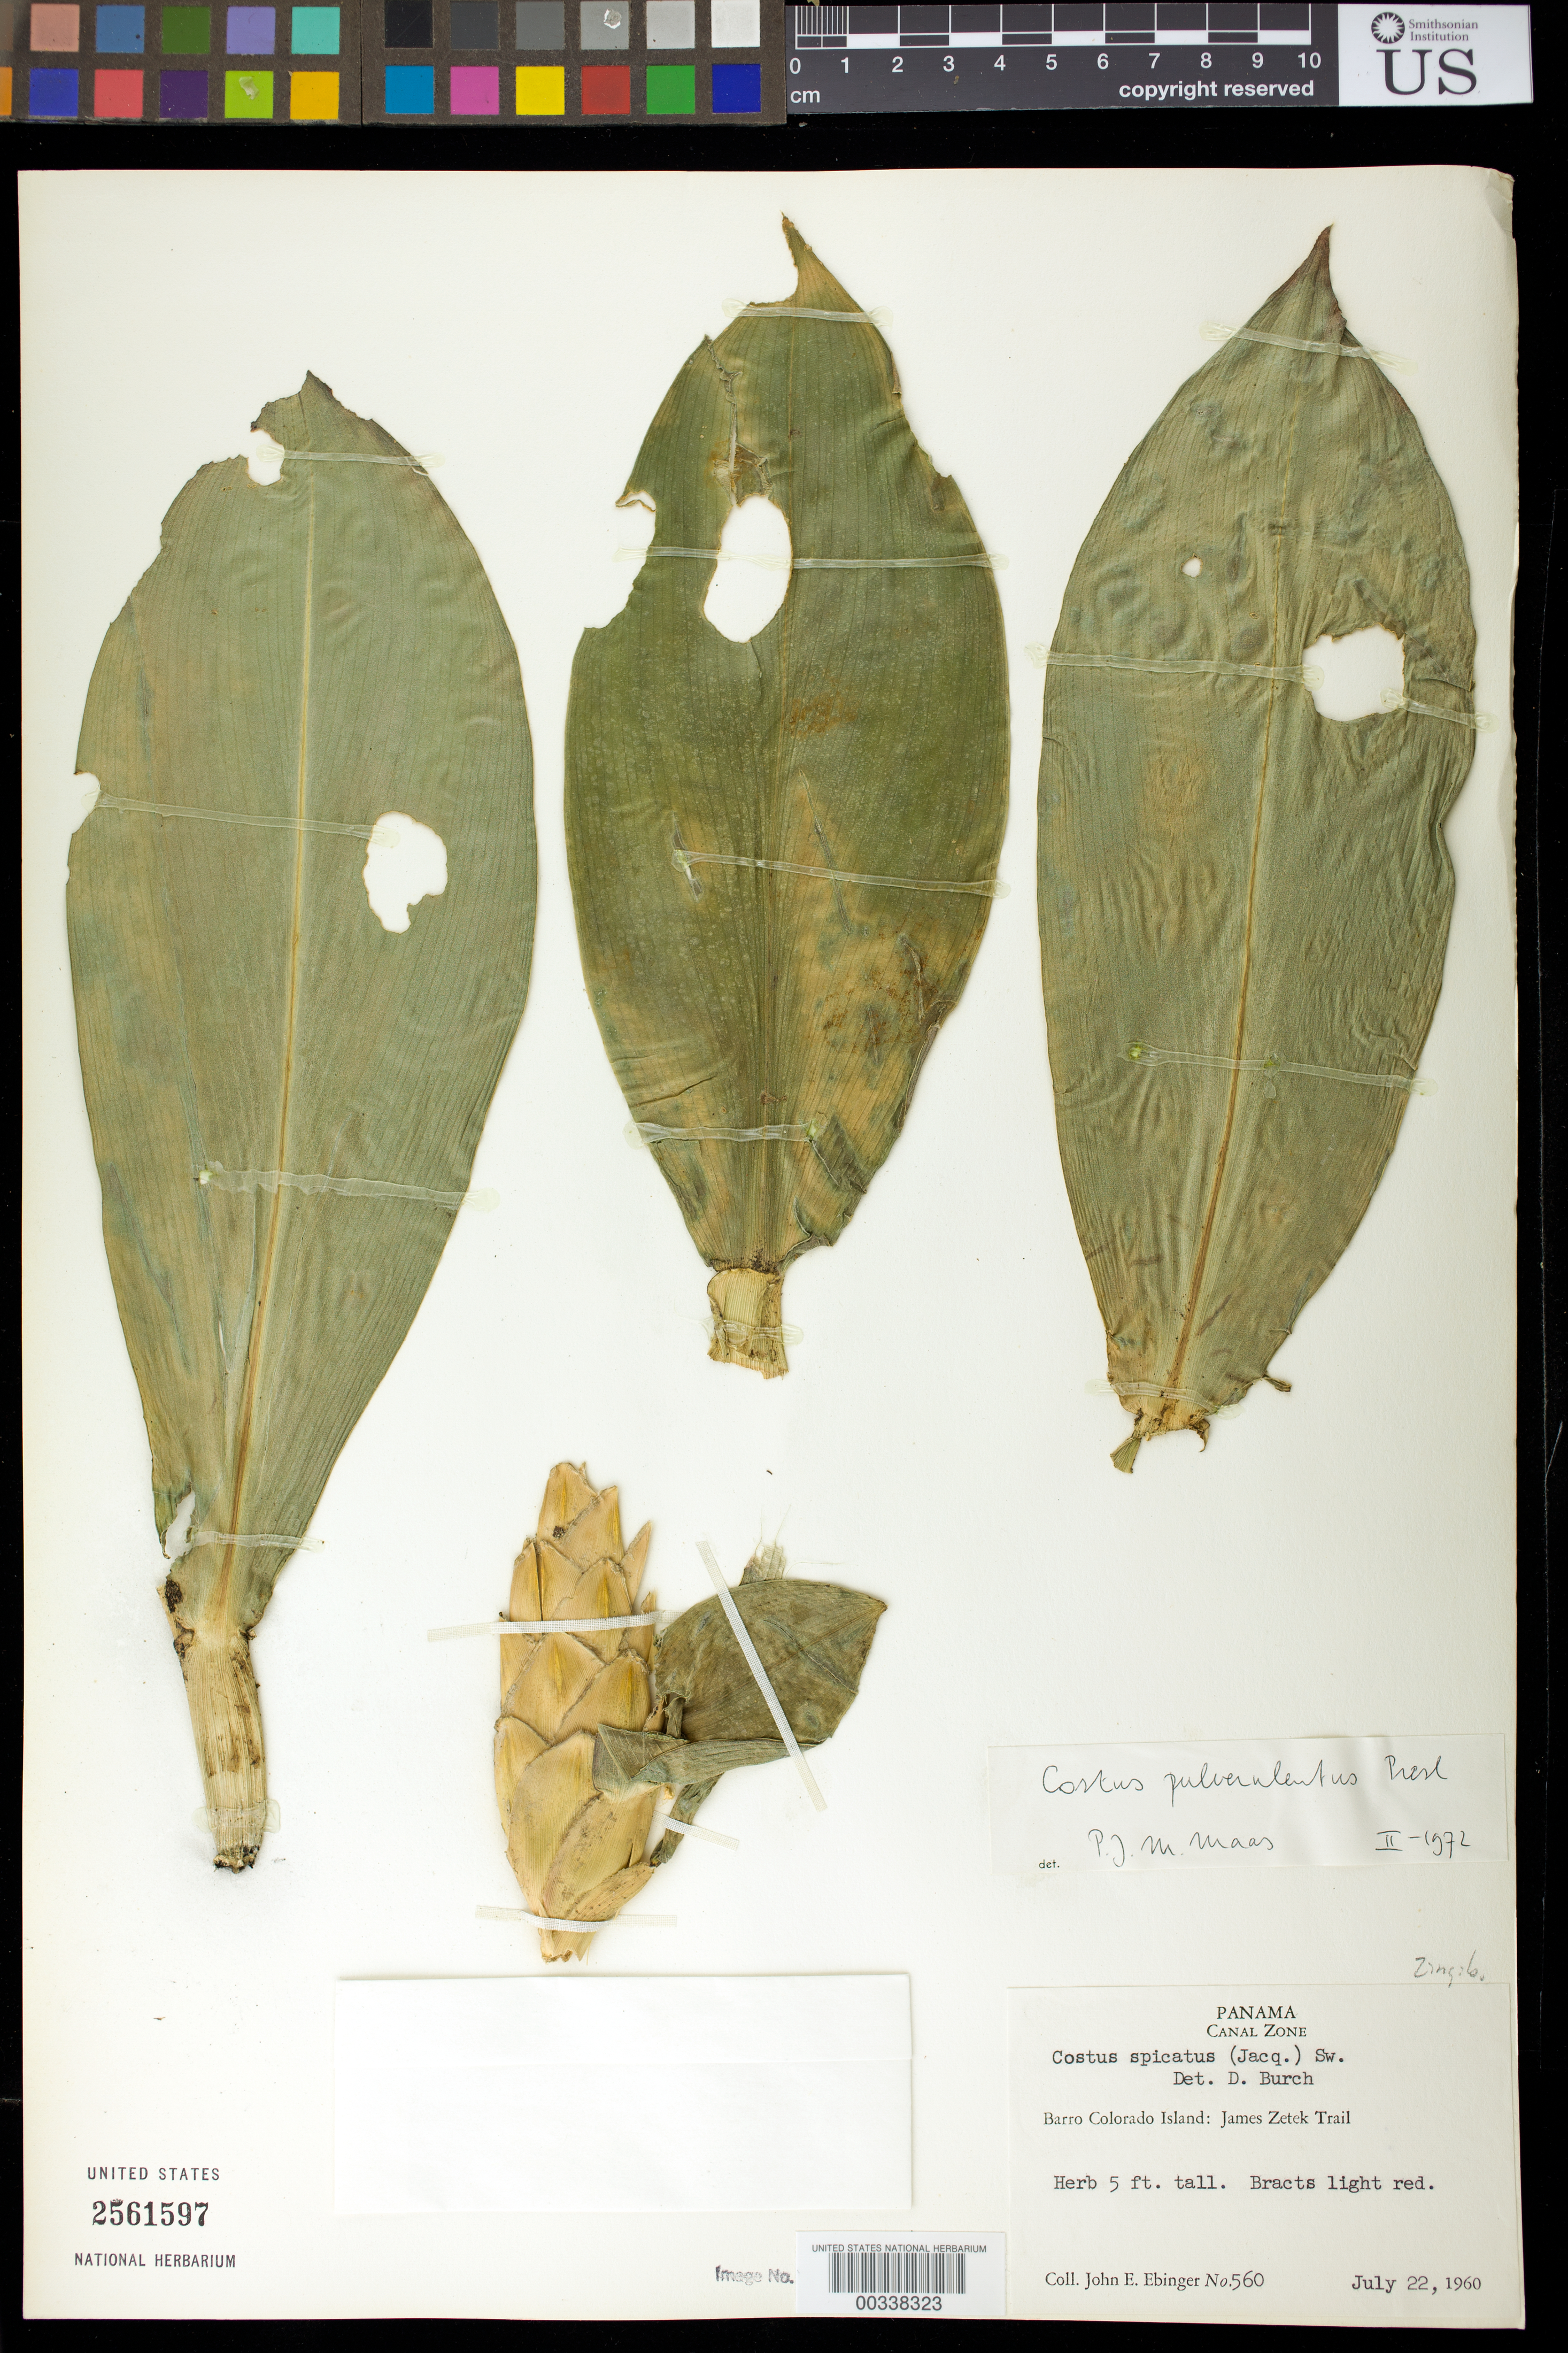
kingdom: Plantae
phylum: Tracheophyta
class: Liliopsida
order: Zingiberales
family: Costaceae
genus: Costus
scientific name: Costus pulverulentus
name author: C. Presl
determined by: Maas, Paul J. M.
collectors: J. Ebinger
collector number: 560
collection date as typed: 22 Jul 1960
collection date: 1960-07-22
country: Panama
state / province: Panamá Oeste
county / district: Canal Zone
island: Barro Colorado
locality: James Zetek Trail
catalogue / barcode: US 2561597